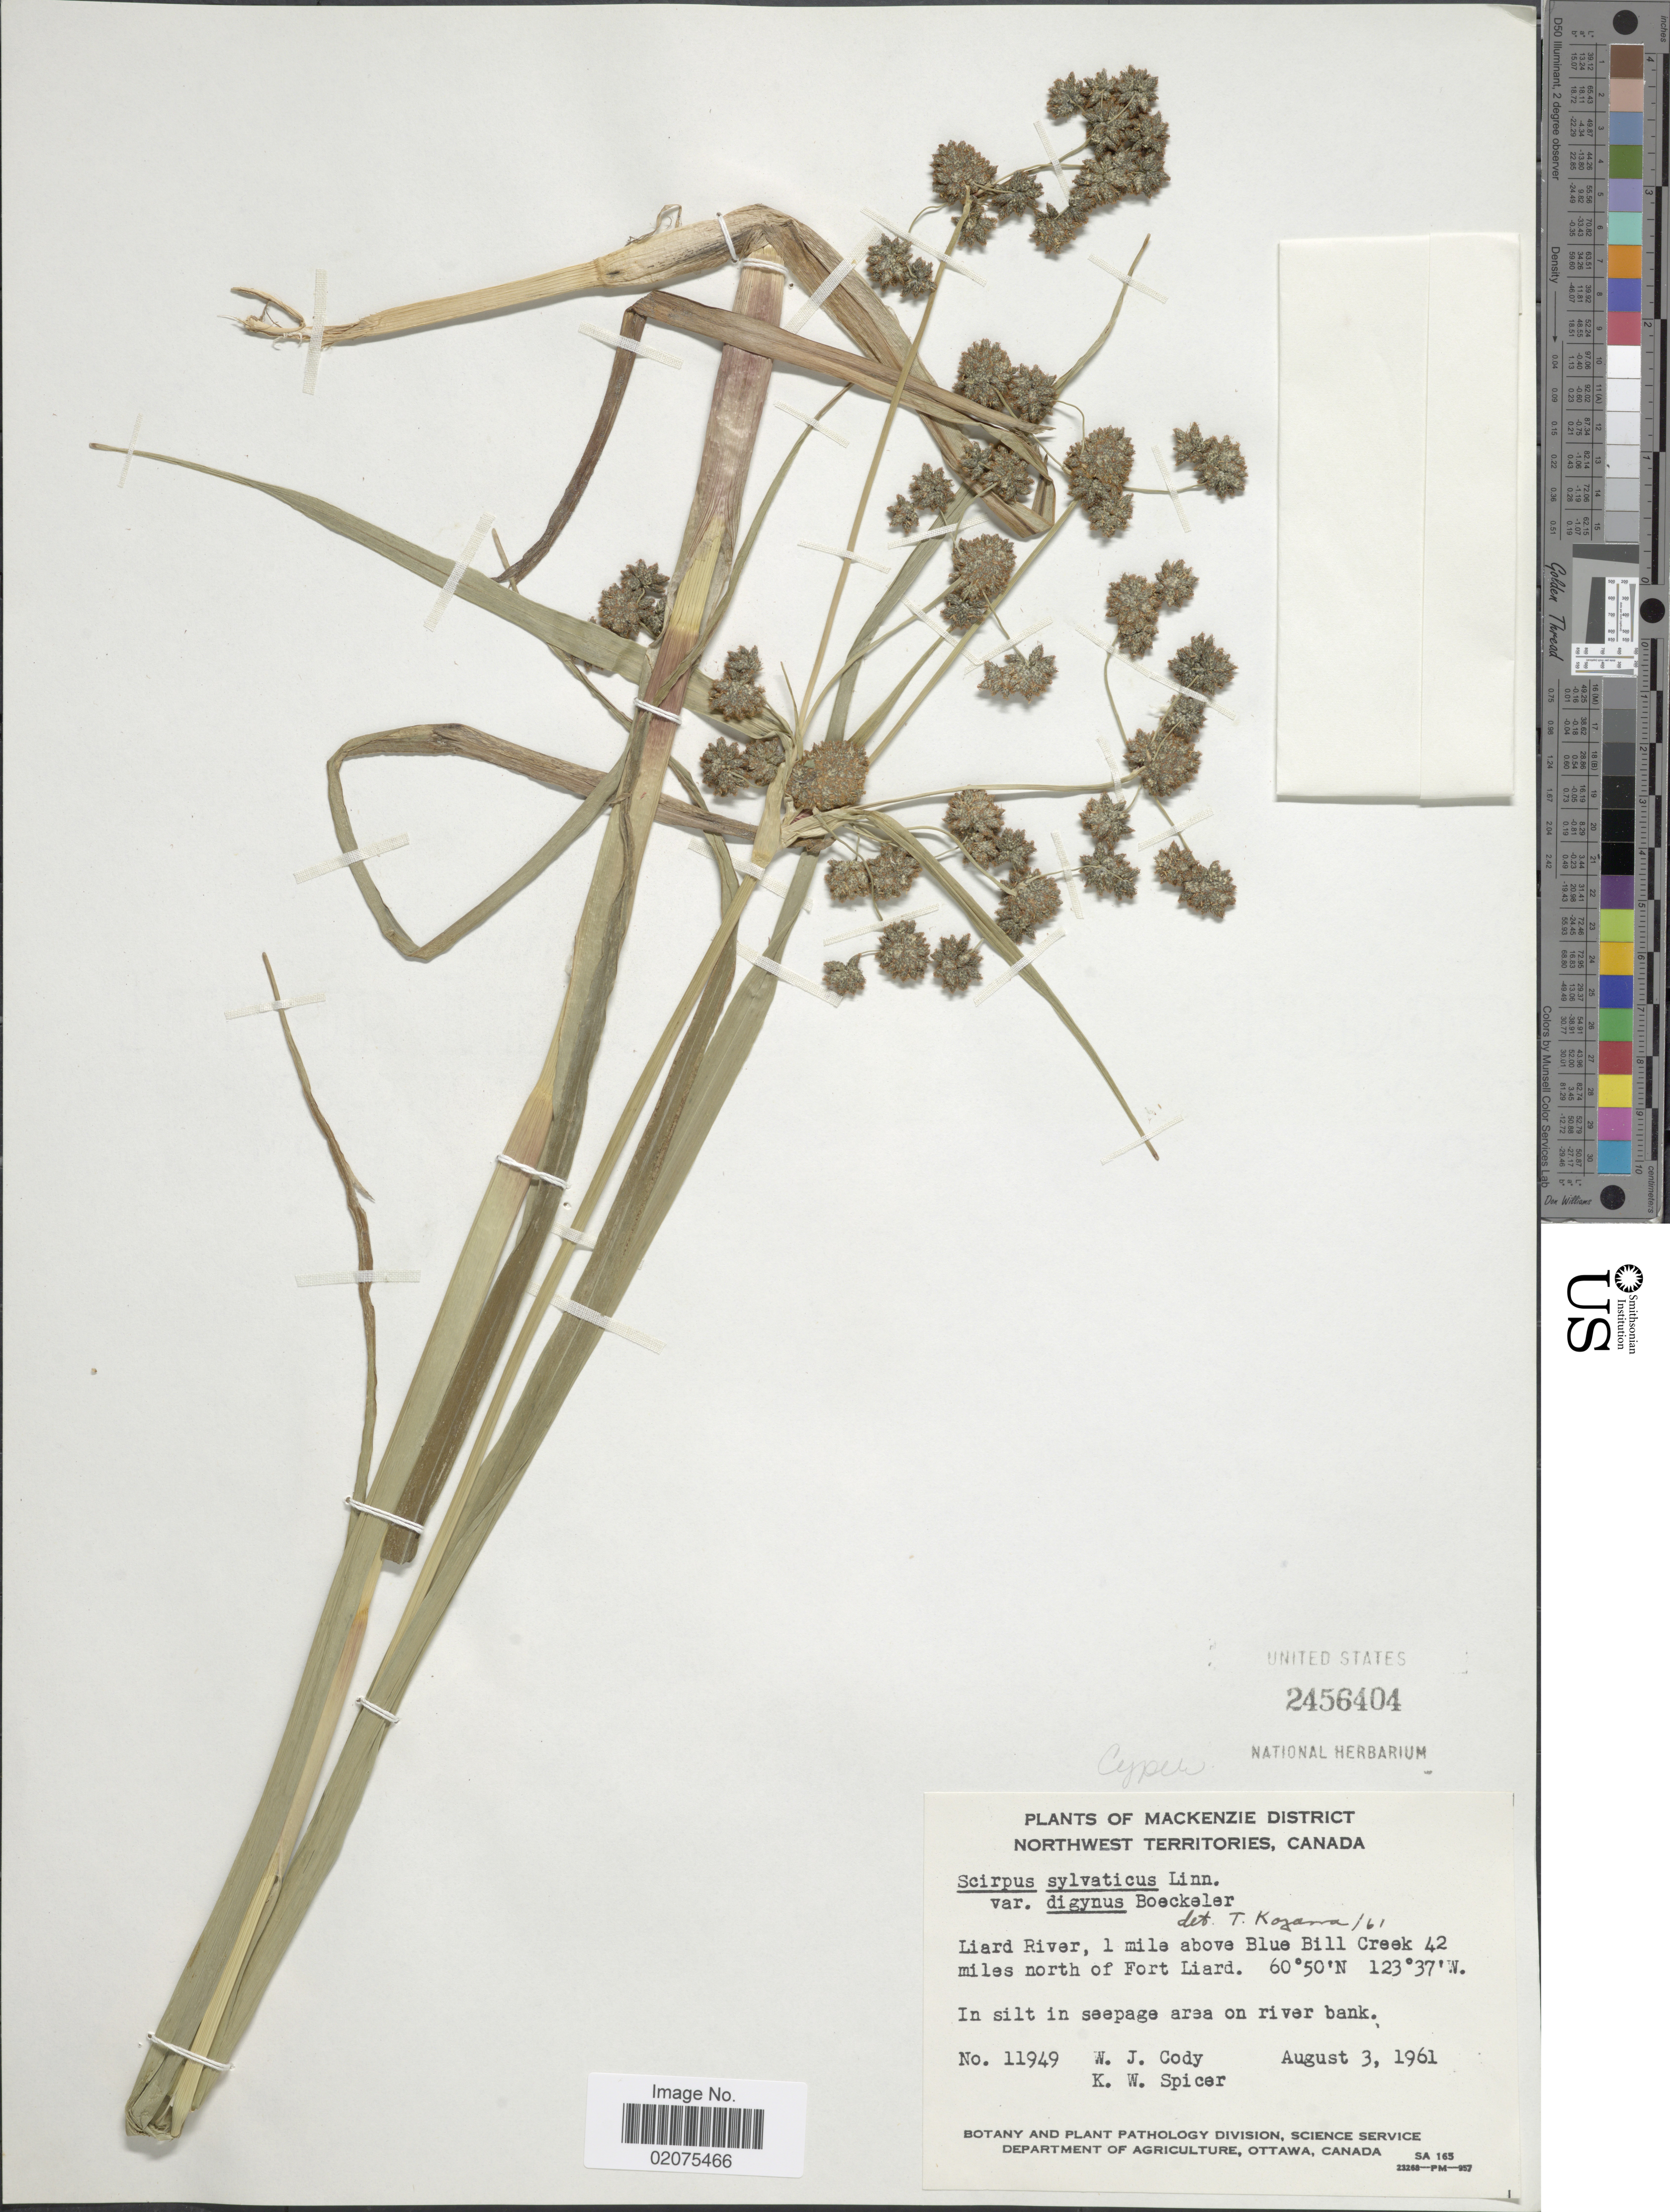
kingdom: Plantae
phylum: Tracheophyta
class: Liliopsida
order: Poales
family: Cyperaceae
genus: Scirpus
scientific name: Scirpus expansus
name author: Fernald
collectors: W. Cody & K. Spicer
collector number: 11949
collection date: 1961-08-03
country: Canada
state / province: Northwest Territories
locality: Mackenzie District. Liard River, 1 mile above Blue Hill Creek 42 miles north of Fort Liard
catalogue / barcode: US 2456404